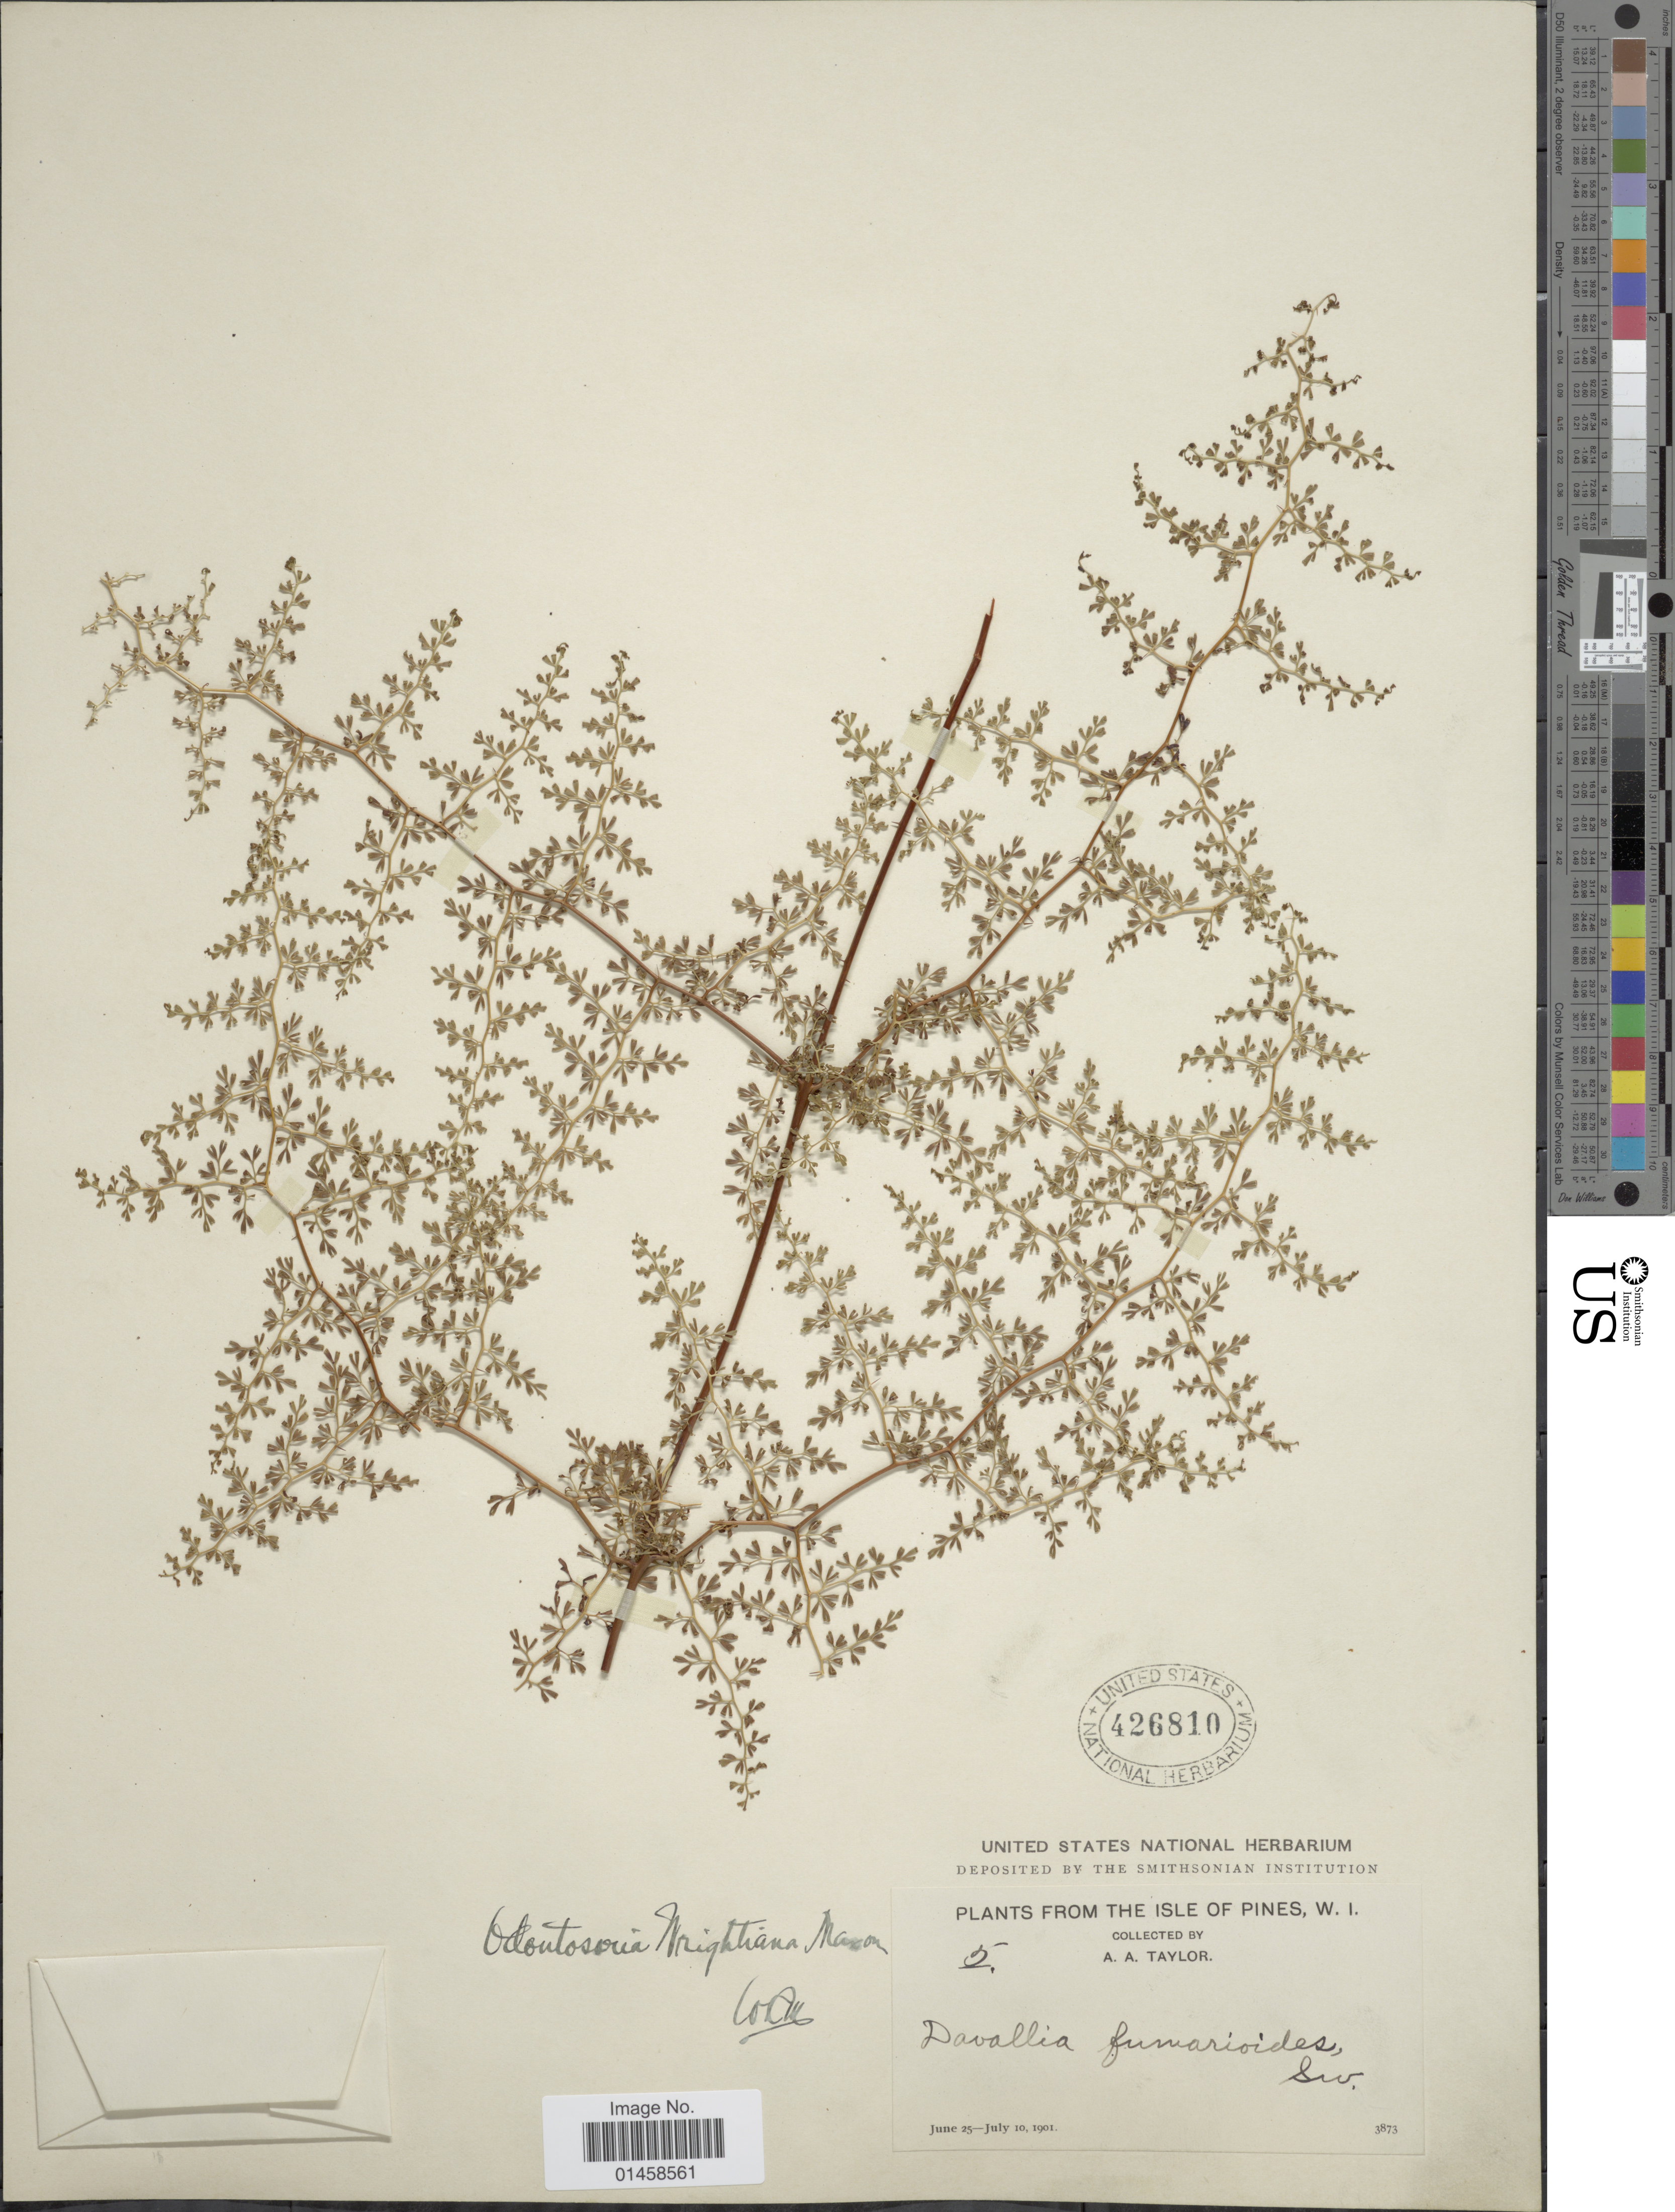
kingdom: Plantae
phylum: Tracheophyta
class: Polypodiopsida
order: Polypodiales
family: Lindsaeaceae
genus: Odontosoria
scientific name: Odontosoria wrightiana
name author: Maxon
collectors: A. A. Taylor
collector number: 5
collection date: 1901-06-25/1901-07-10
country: Cuba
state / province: Isla de la Juventud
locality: The Isle of Pines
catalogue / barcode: US 426810